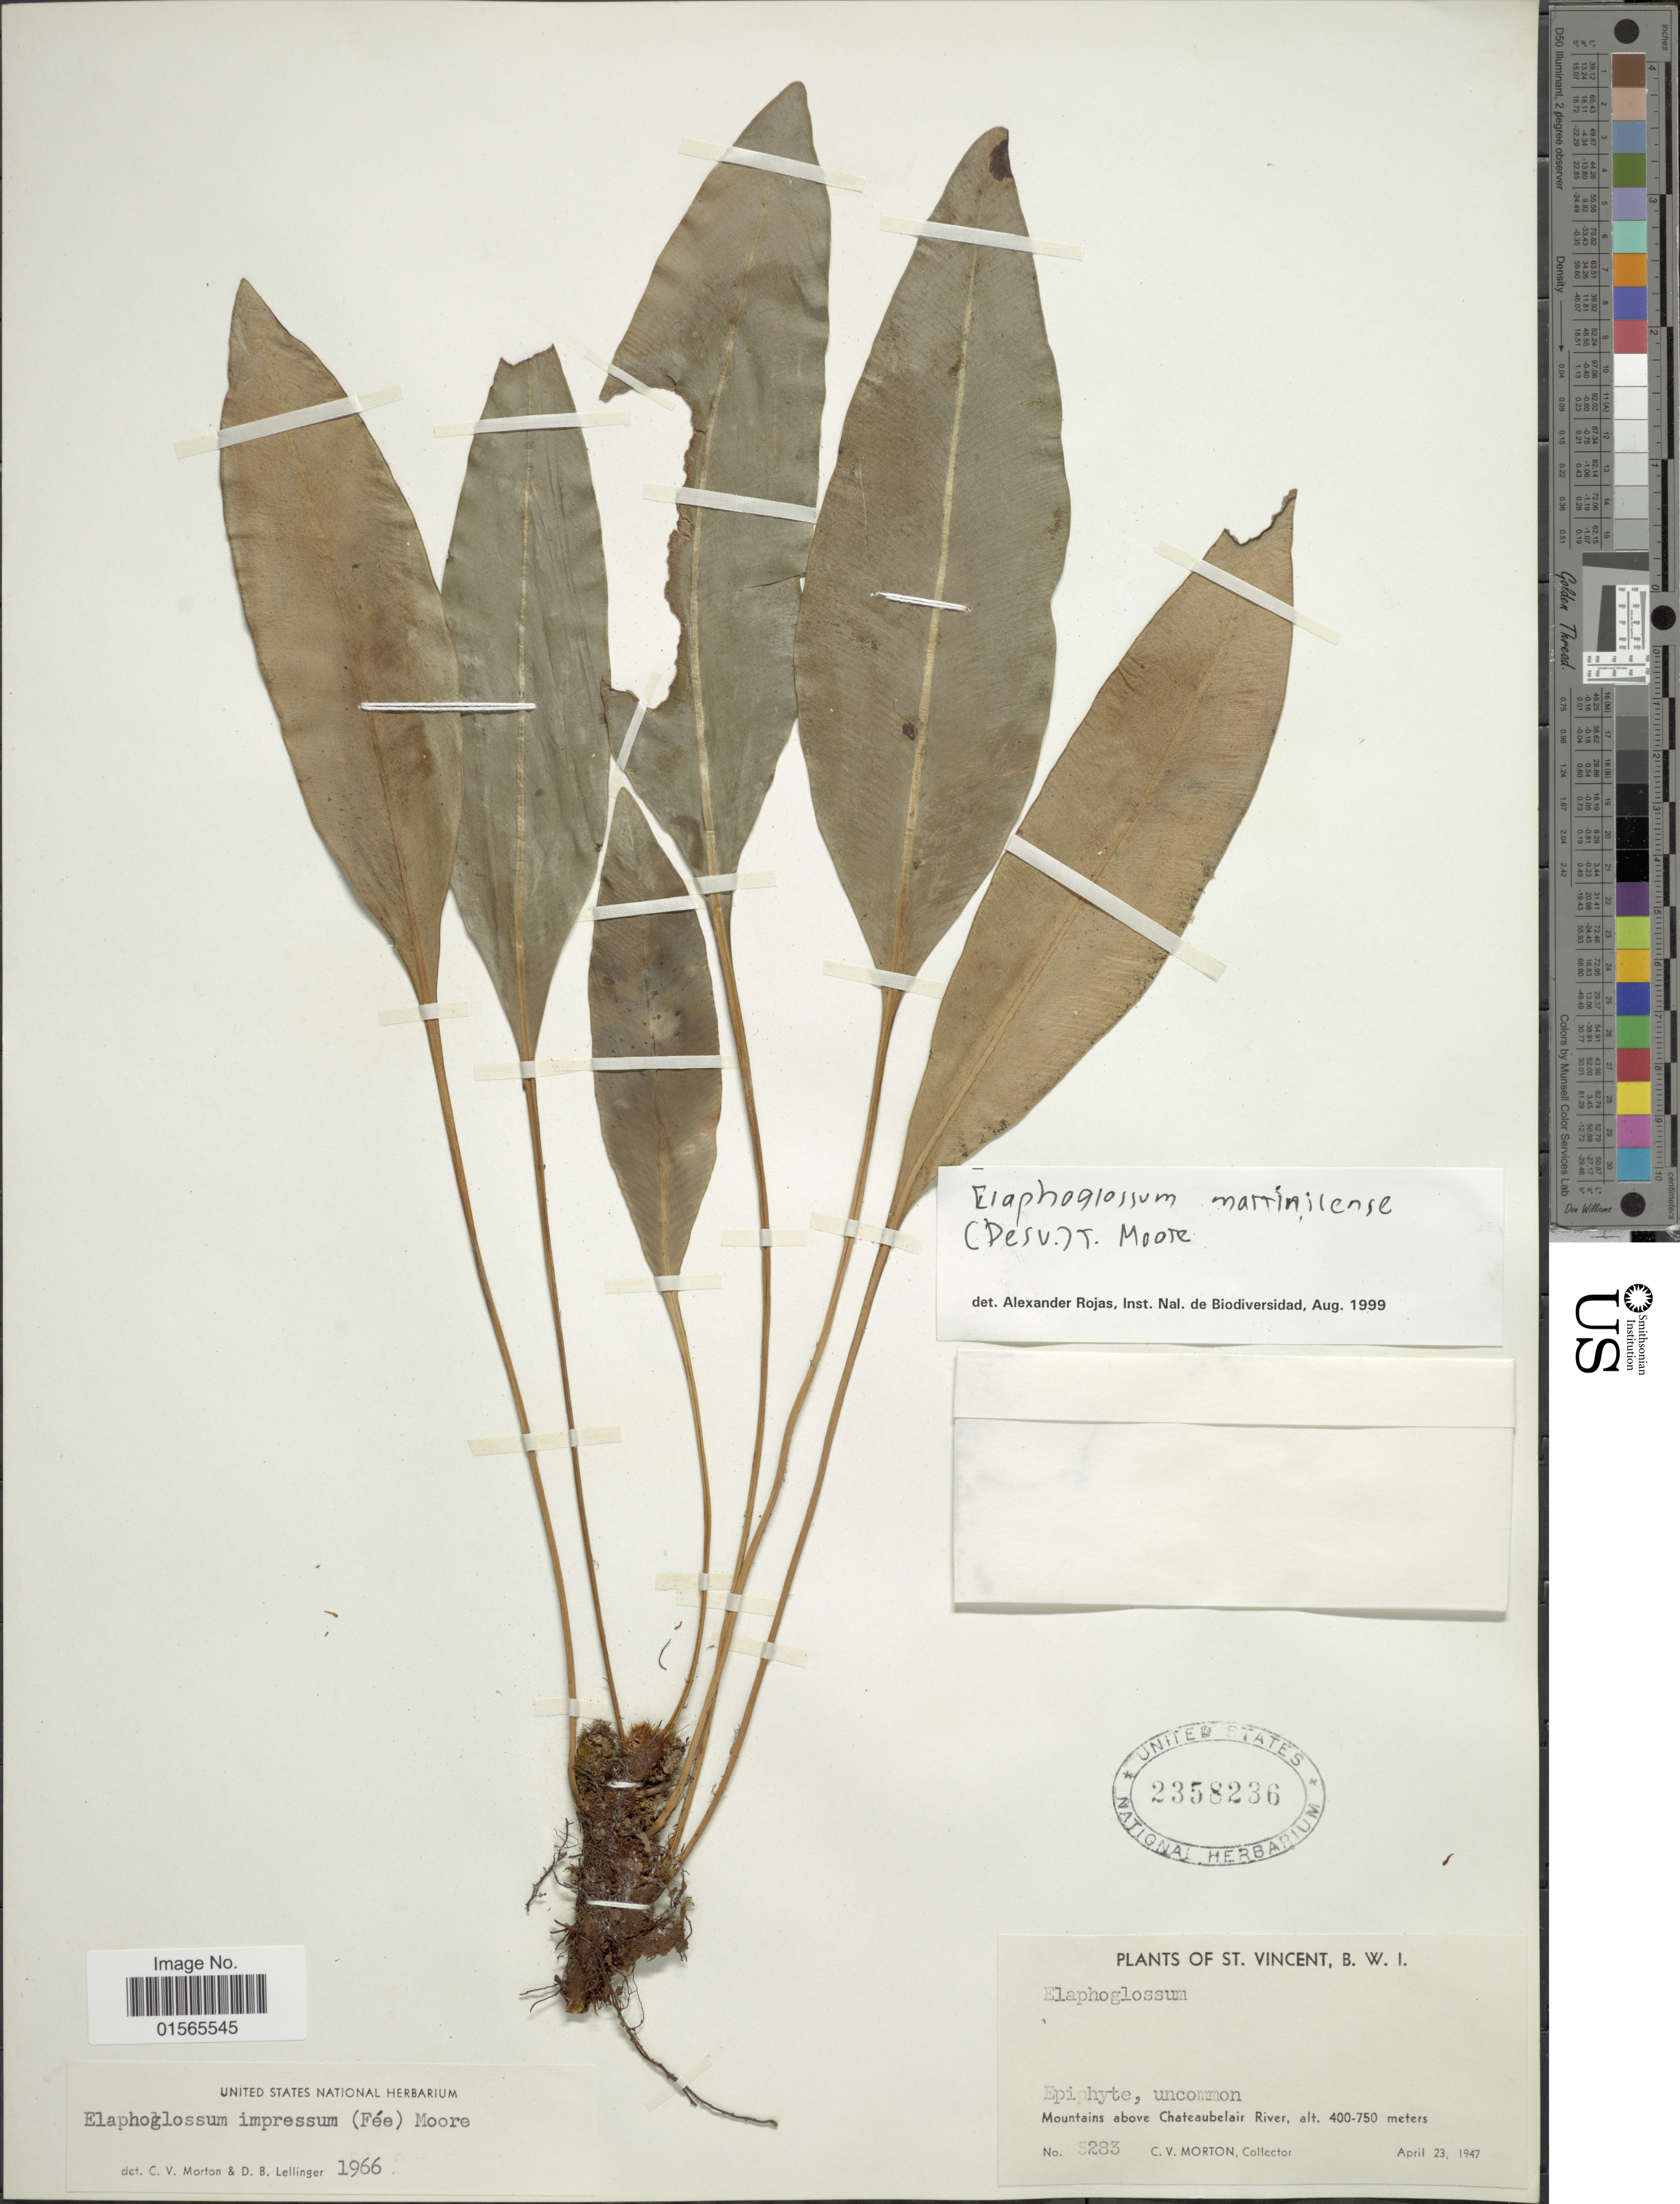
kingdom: Plantae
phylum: Tracheophyta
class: Polypodiopsida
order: Polypodiales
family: Dryopteridaceae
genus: Elaphoglossum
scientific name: Elaphoglossum impressum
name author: (Fée) T. Moore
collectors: C. V. Morton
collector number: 5283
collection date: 1947-04-23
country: St. Vincent - Grenadines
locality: St. Vincent, B.W.I., Mountains above Chateaubelair River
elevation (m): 400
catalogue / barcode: US 2358236